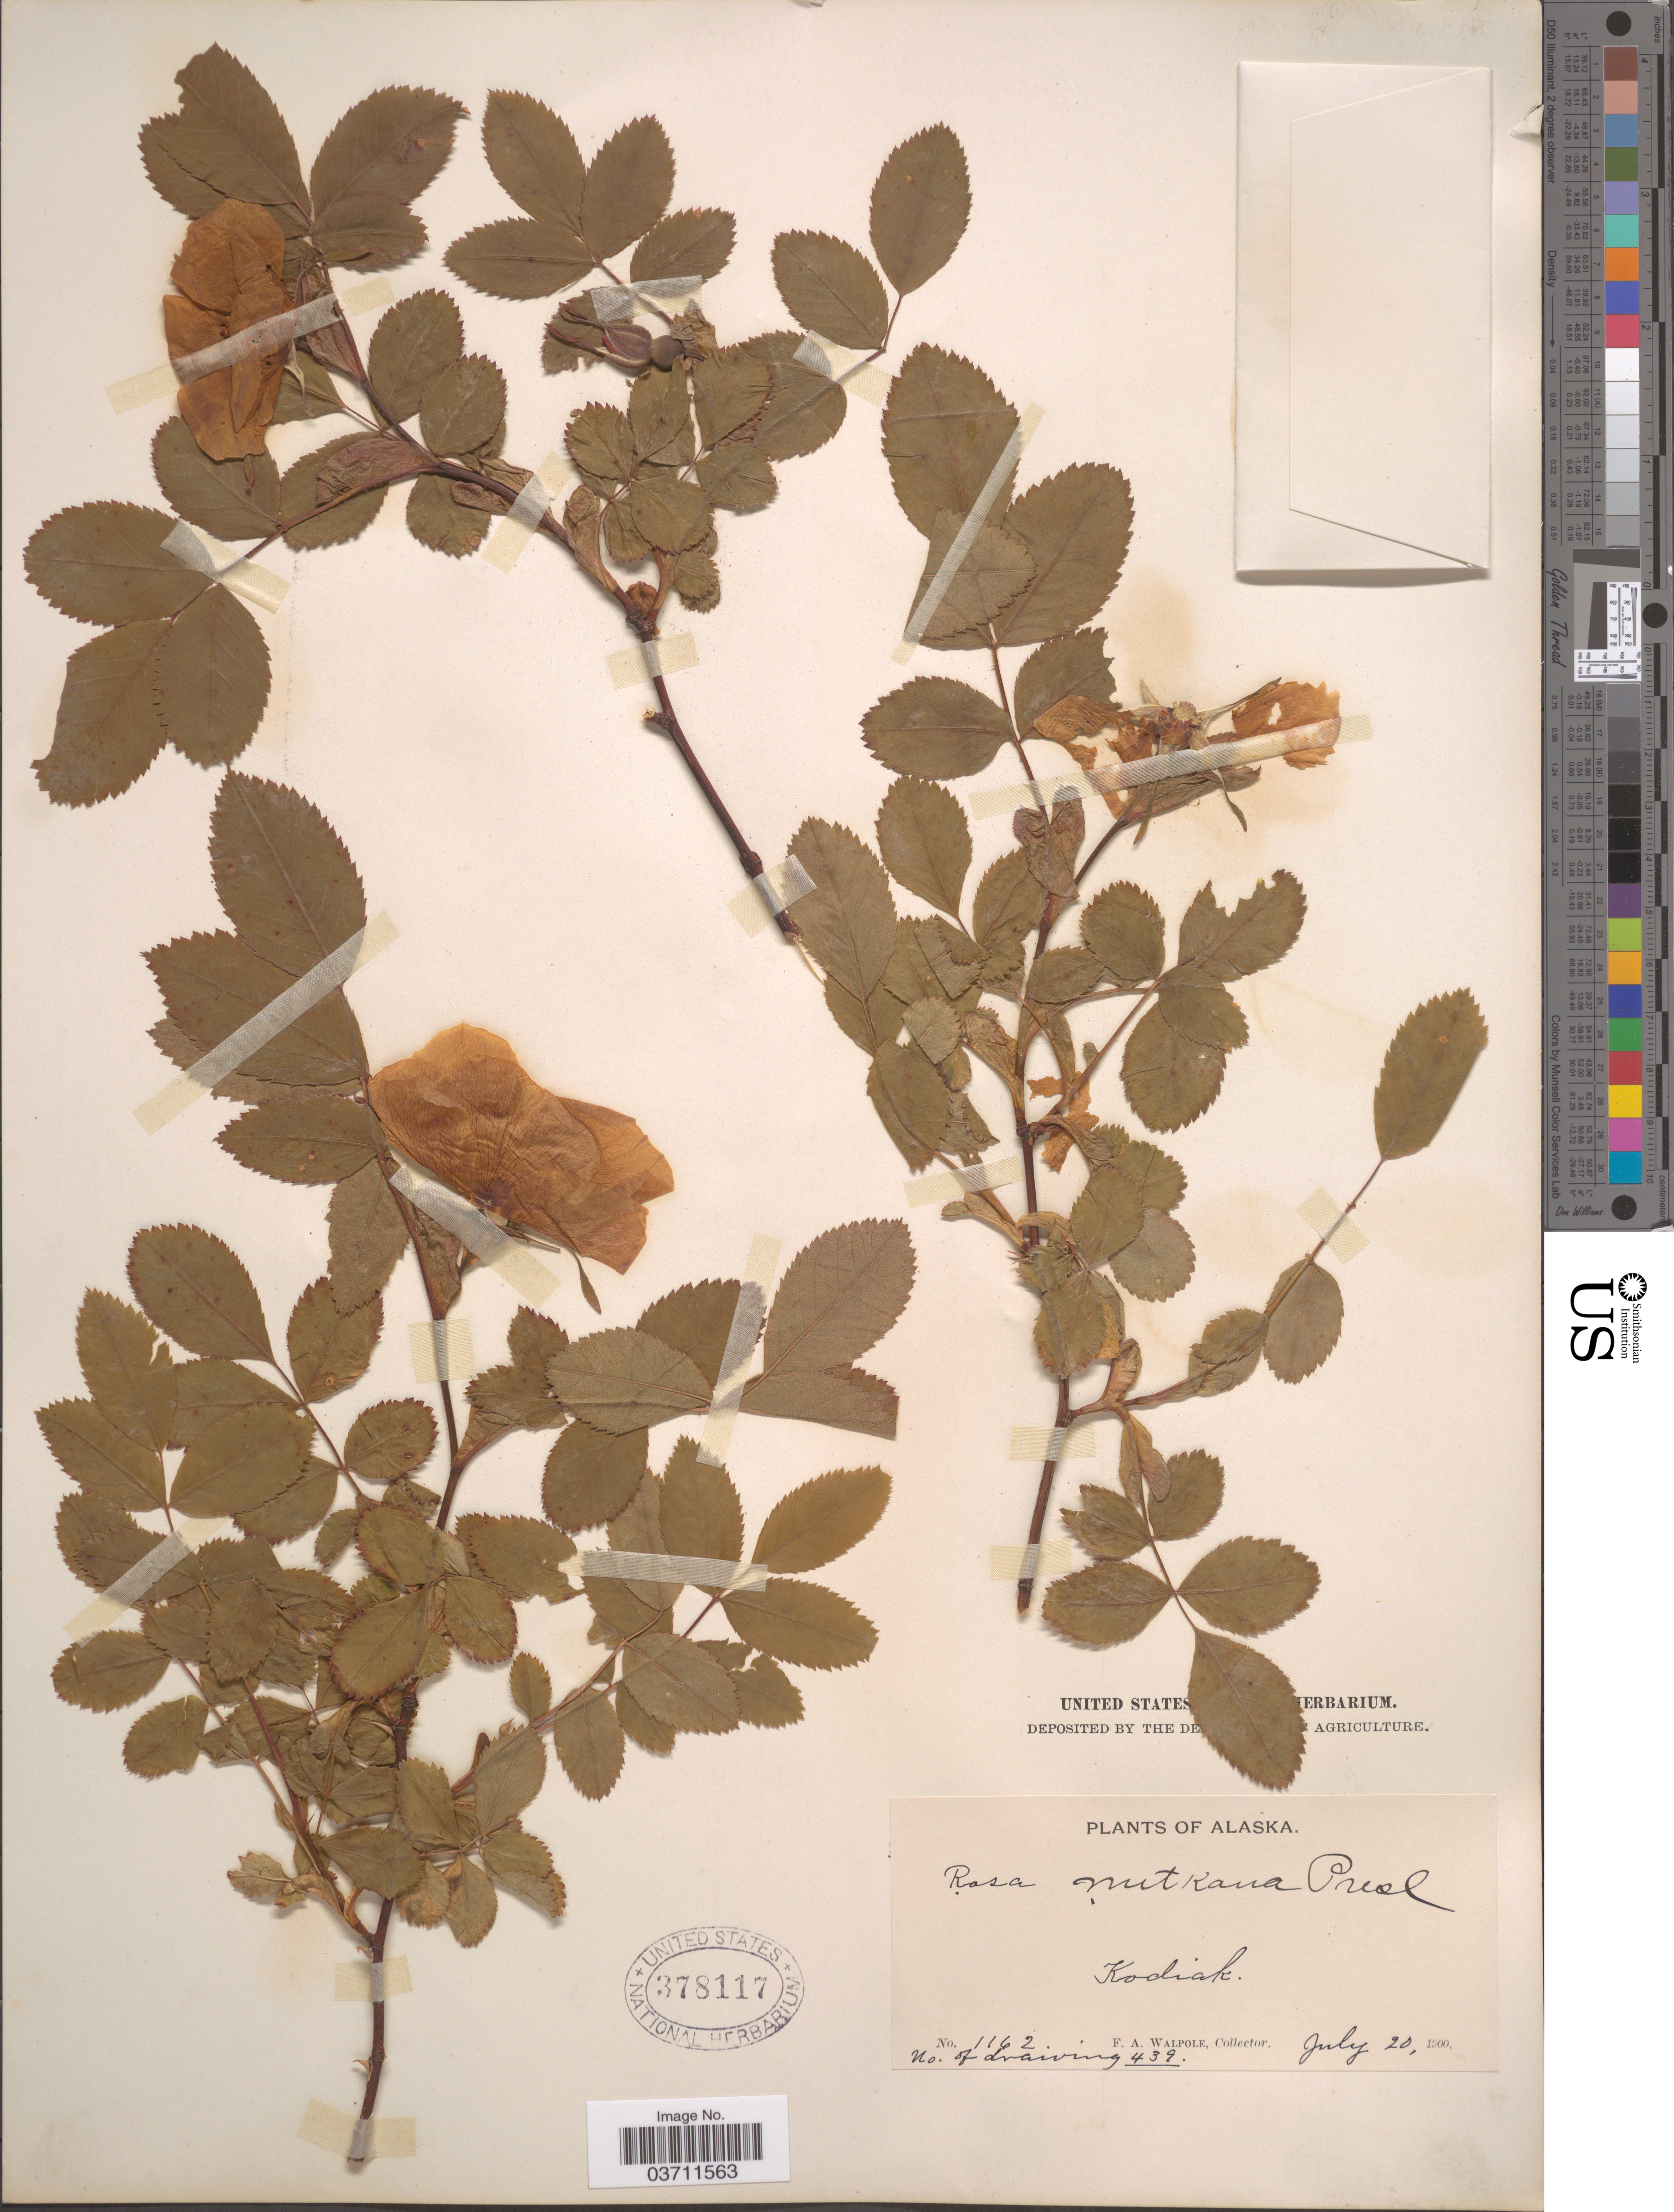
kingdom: Plantae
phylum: Tracheophyta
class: Magnoliopsida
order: Rosales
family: Rosaceae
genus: Rosa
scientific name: Rosa nutkana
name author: C. Presl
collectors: F. Walpole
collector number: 1162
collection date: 1900-07-20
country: United States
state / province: Alaska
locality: Kodiak.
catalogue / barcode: US 378117